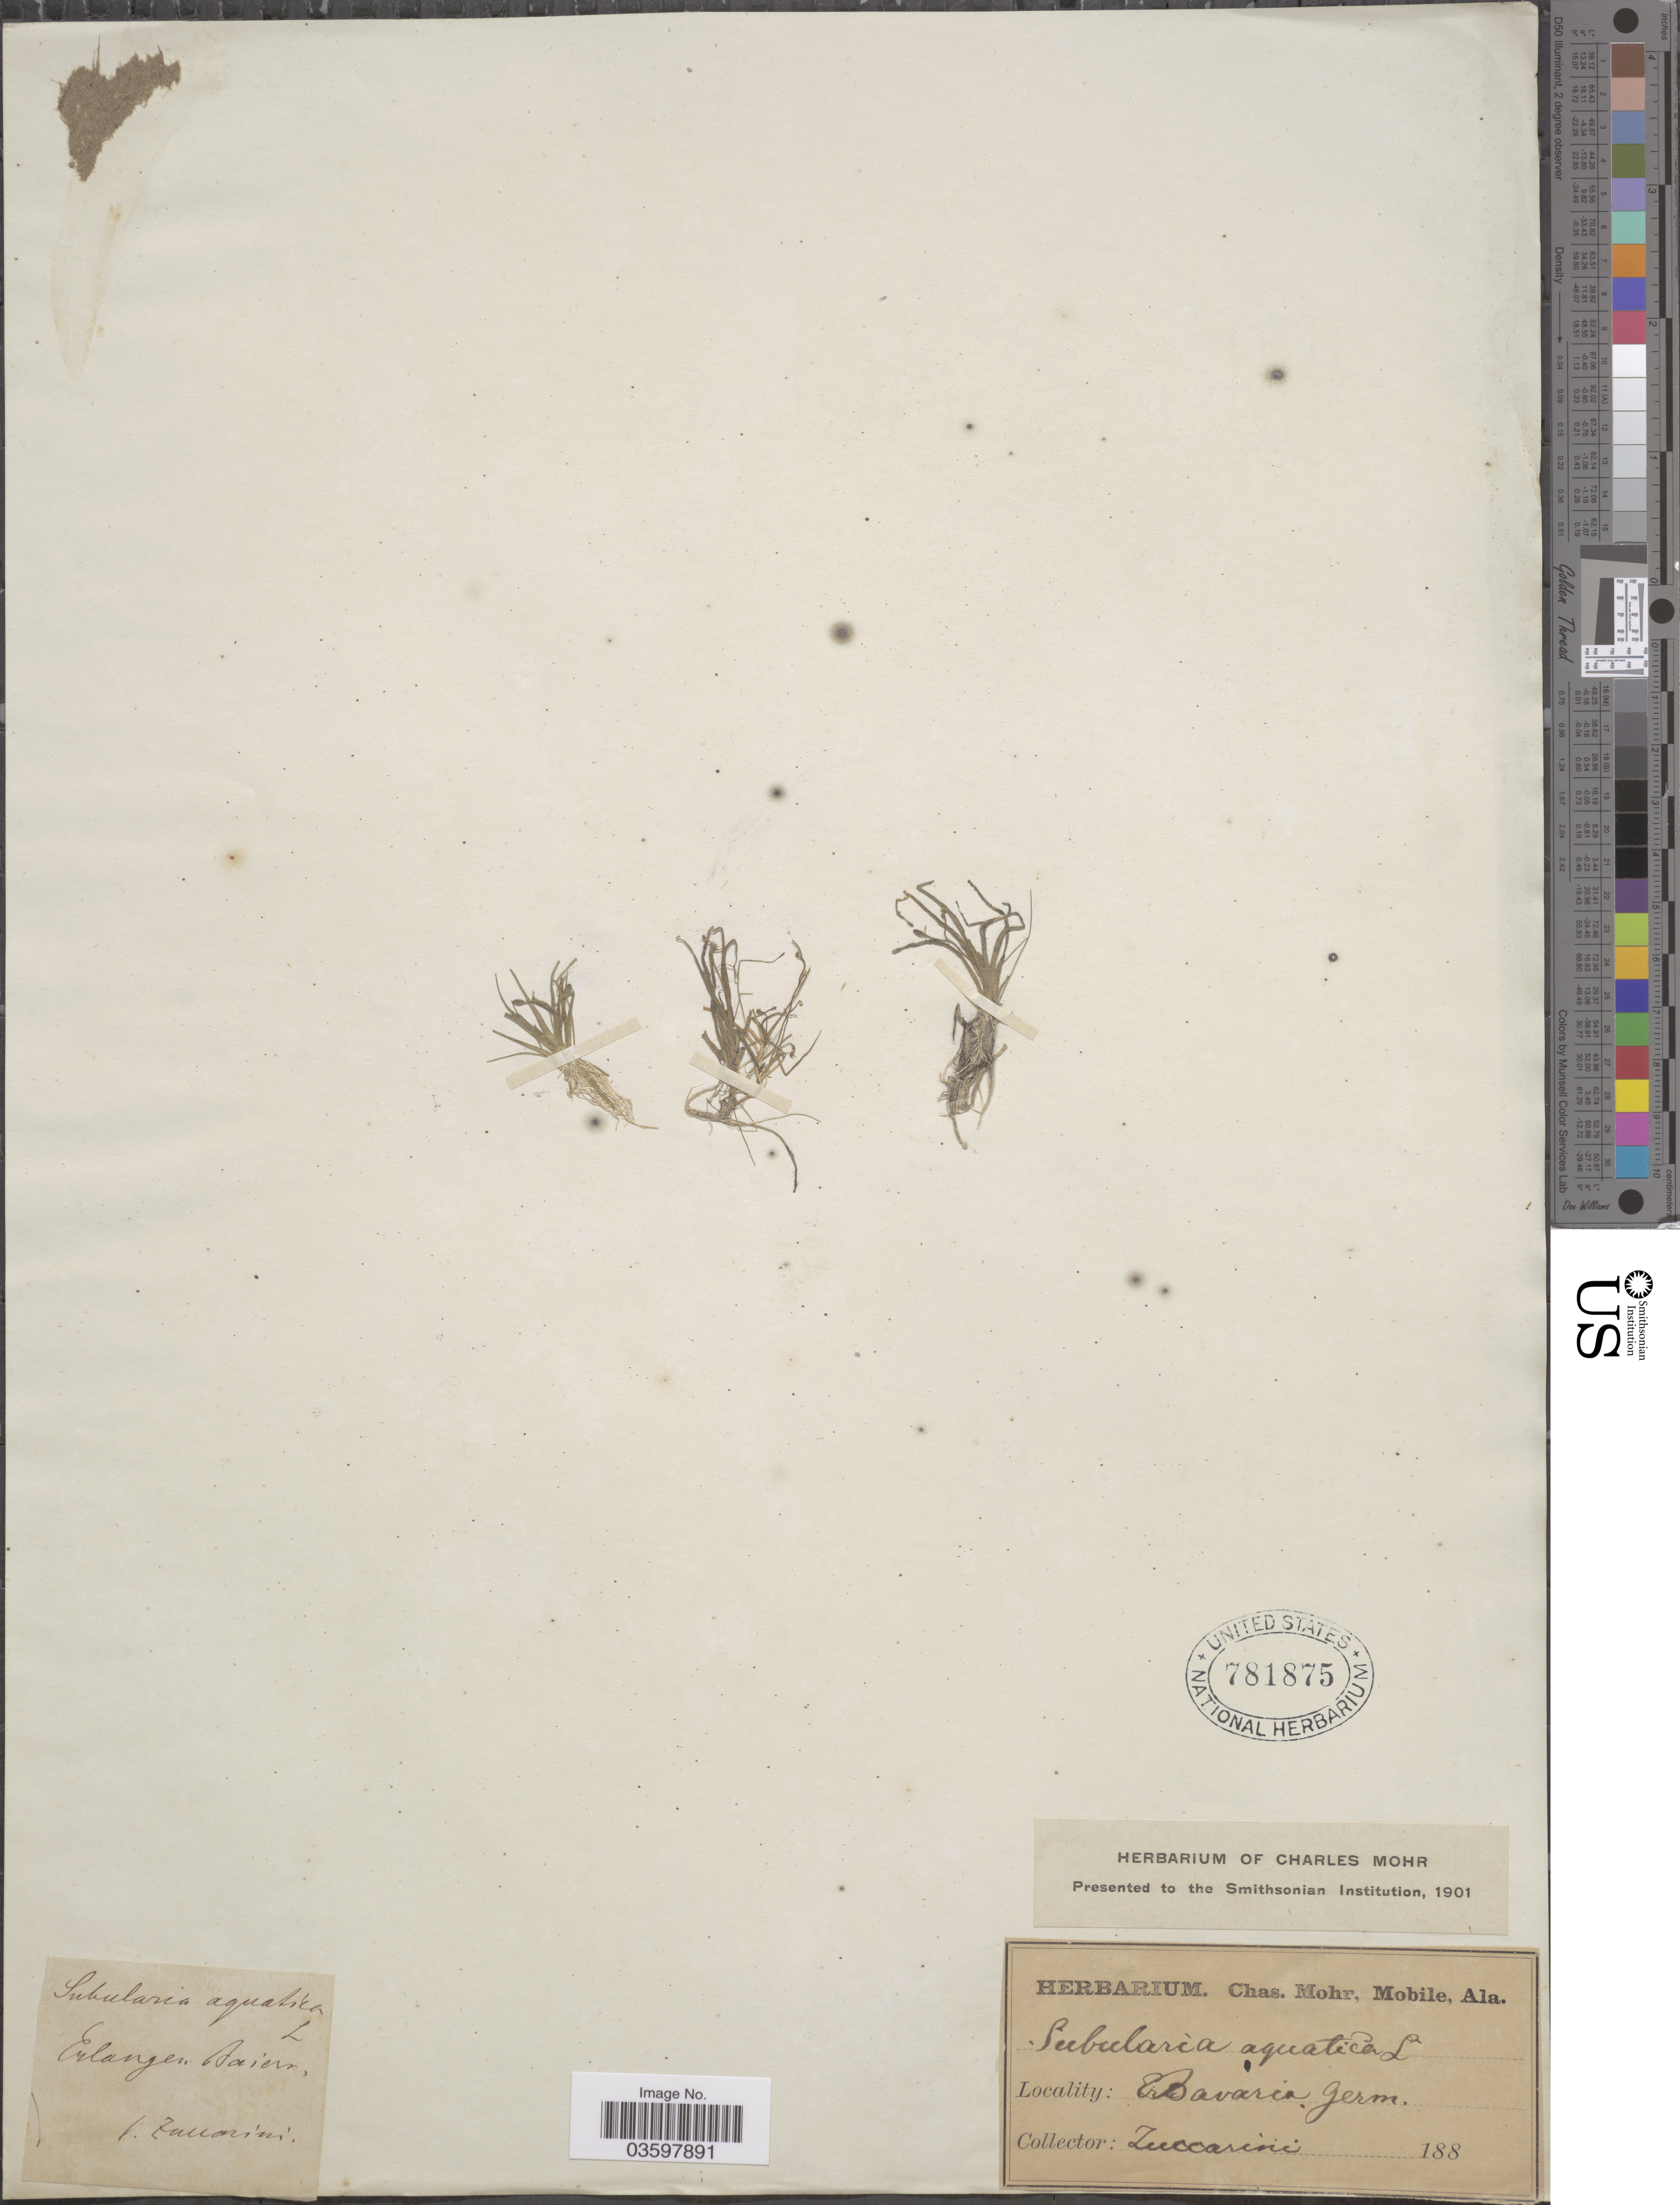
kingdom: Plantae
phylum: Tracheophyta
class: Magnoliopsida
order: Brassicales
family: Brassicaceae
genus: Subularia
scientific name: Subularia aquatica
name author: L.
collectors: Zuccarini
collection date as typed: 188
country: Germany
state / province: Bayern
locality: Erlangen. Bavaria.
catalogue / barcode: US 781875